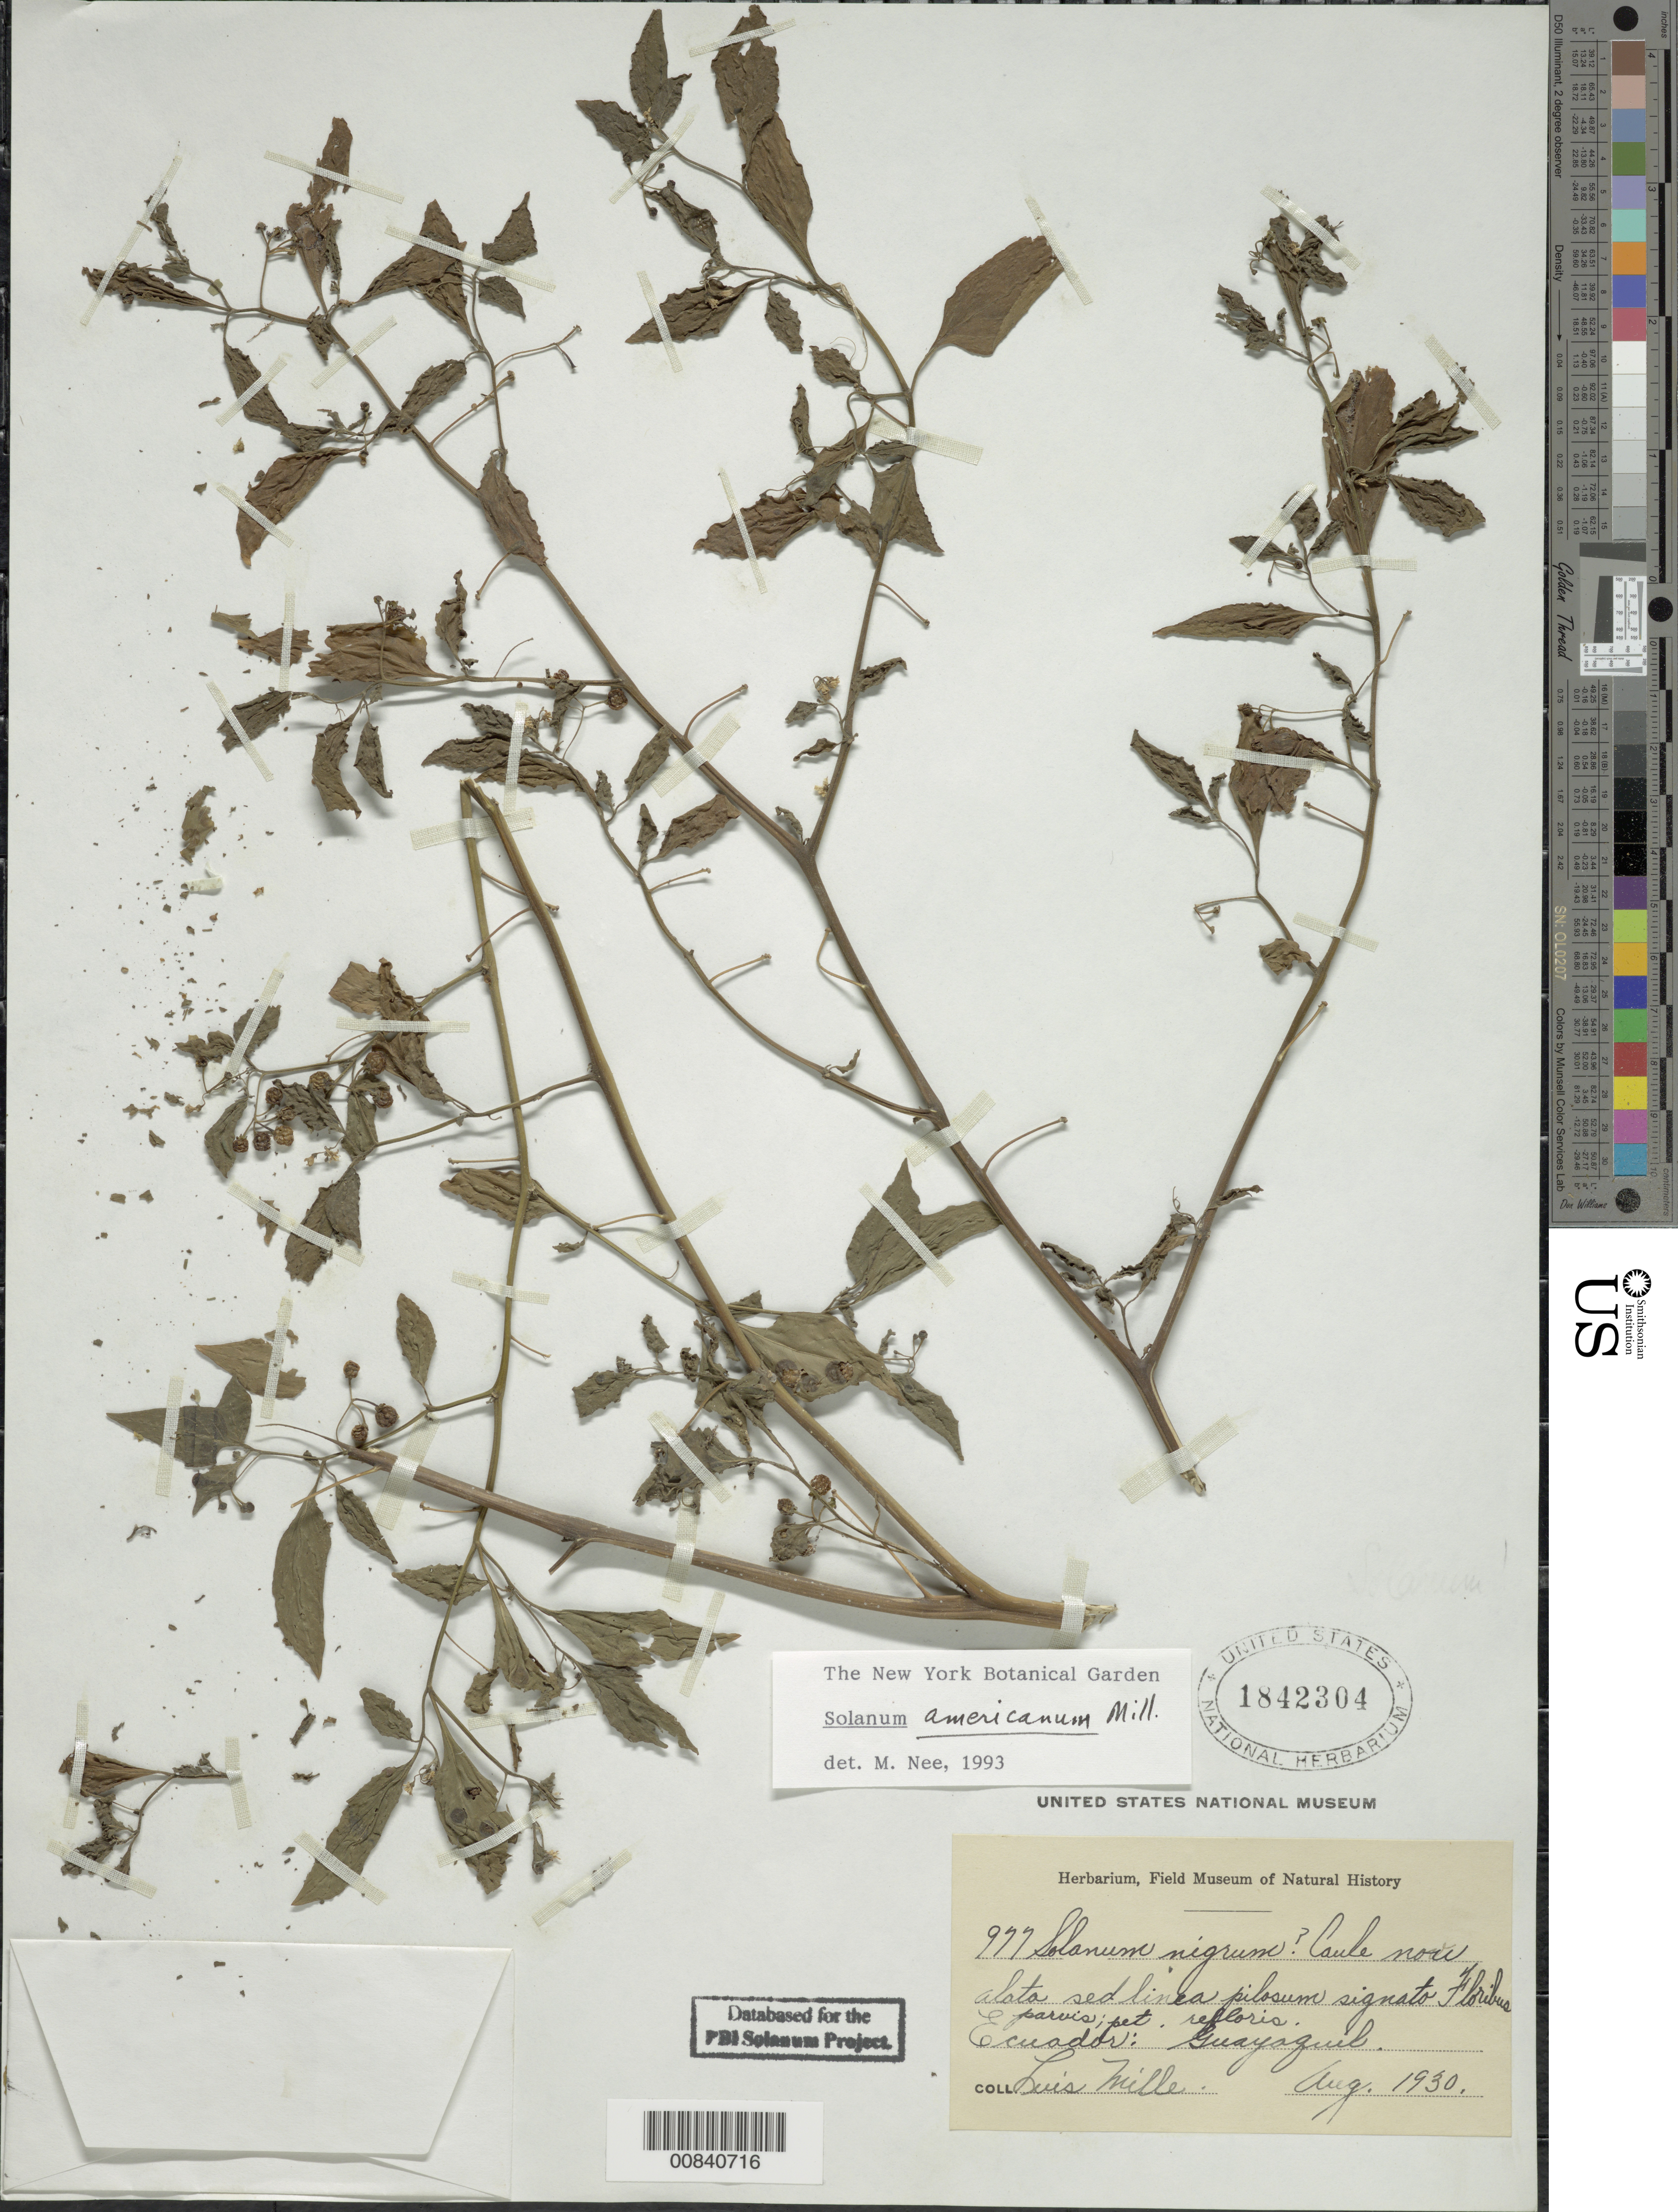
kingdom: Plantae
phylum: Tracheophyta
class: Magnoliopsida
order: Solanales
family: Solanaceae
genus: Solanum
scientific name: Solanum americanum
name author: Mill.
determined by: Nee, Michael H.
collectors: L. Mille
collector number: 977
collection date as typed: Aug 1930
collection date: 1930-08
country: Ecuador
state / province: Guayas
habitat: Caule nov alata sed linea pilosum signato Floribus parvis; pet refloris.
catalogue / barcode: US 1842304